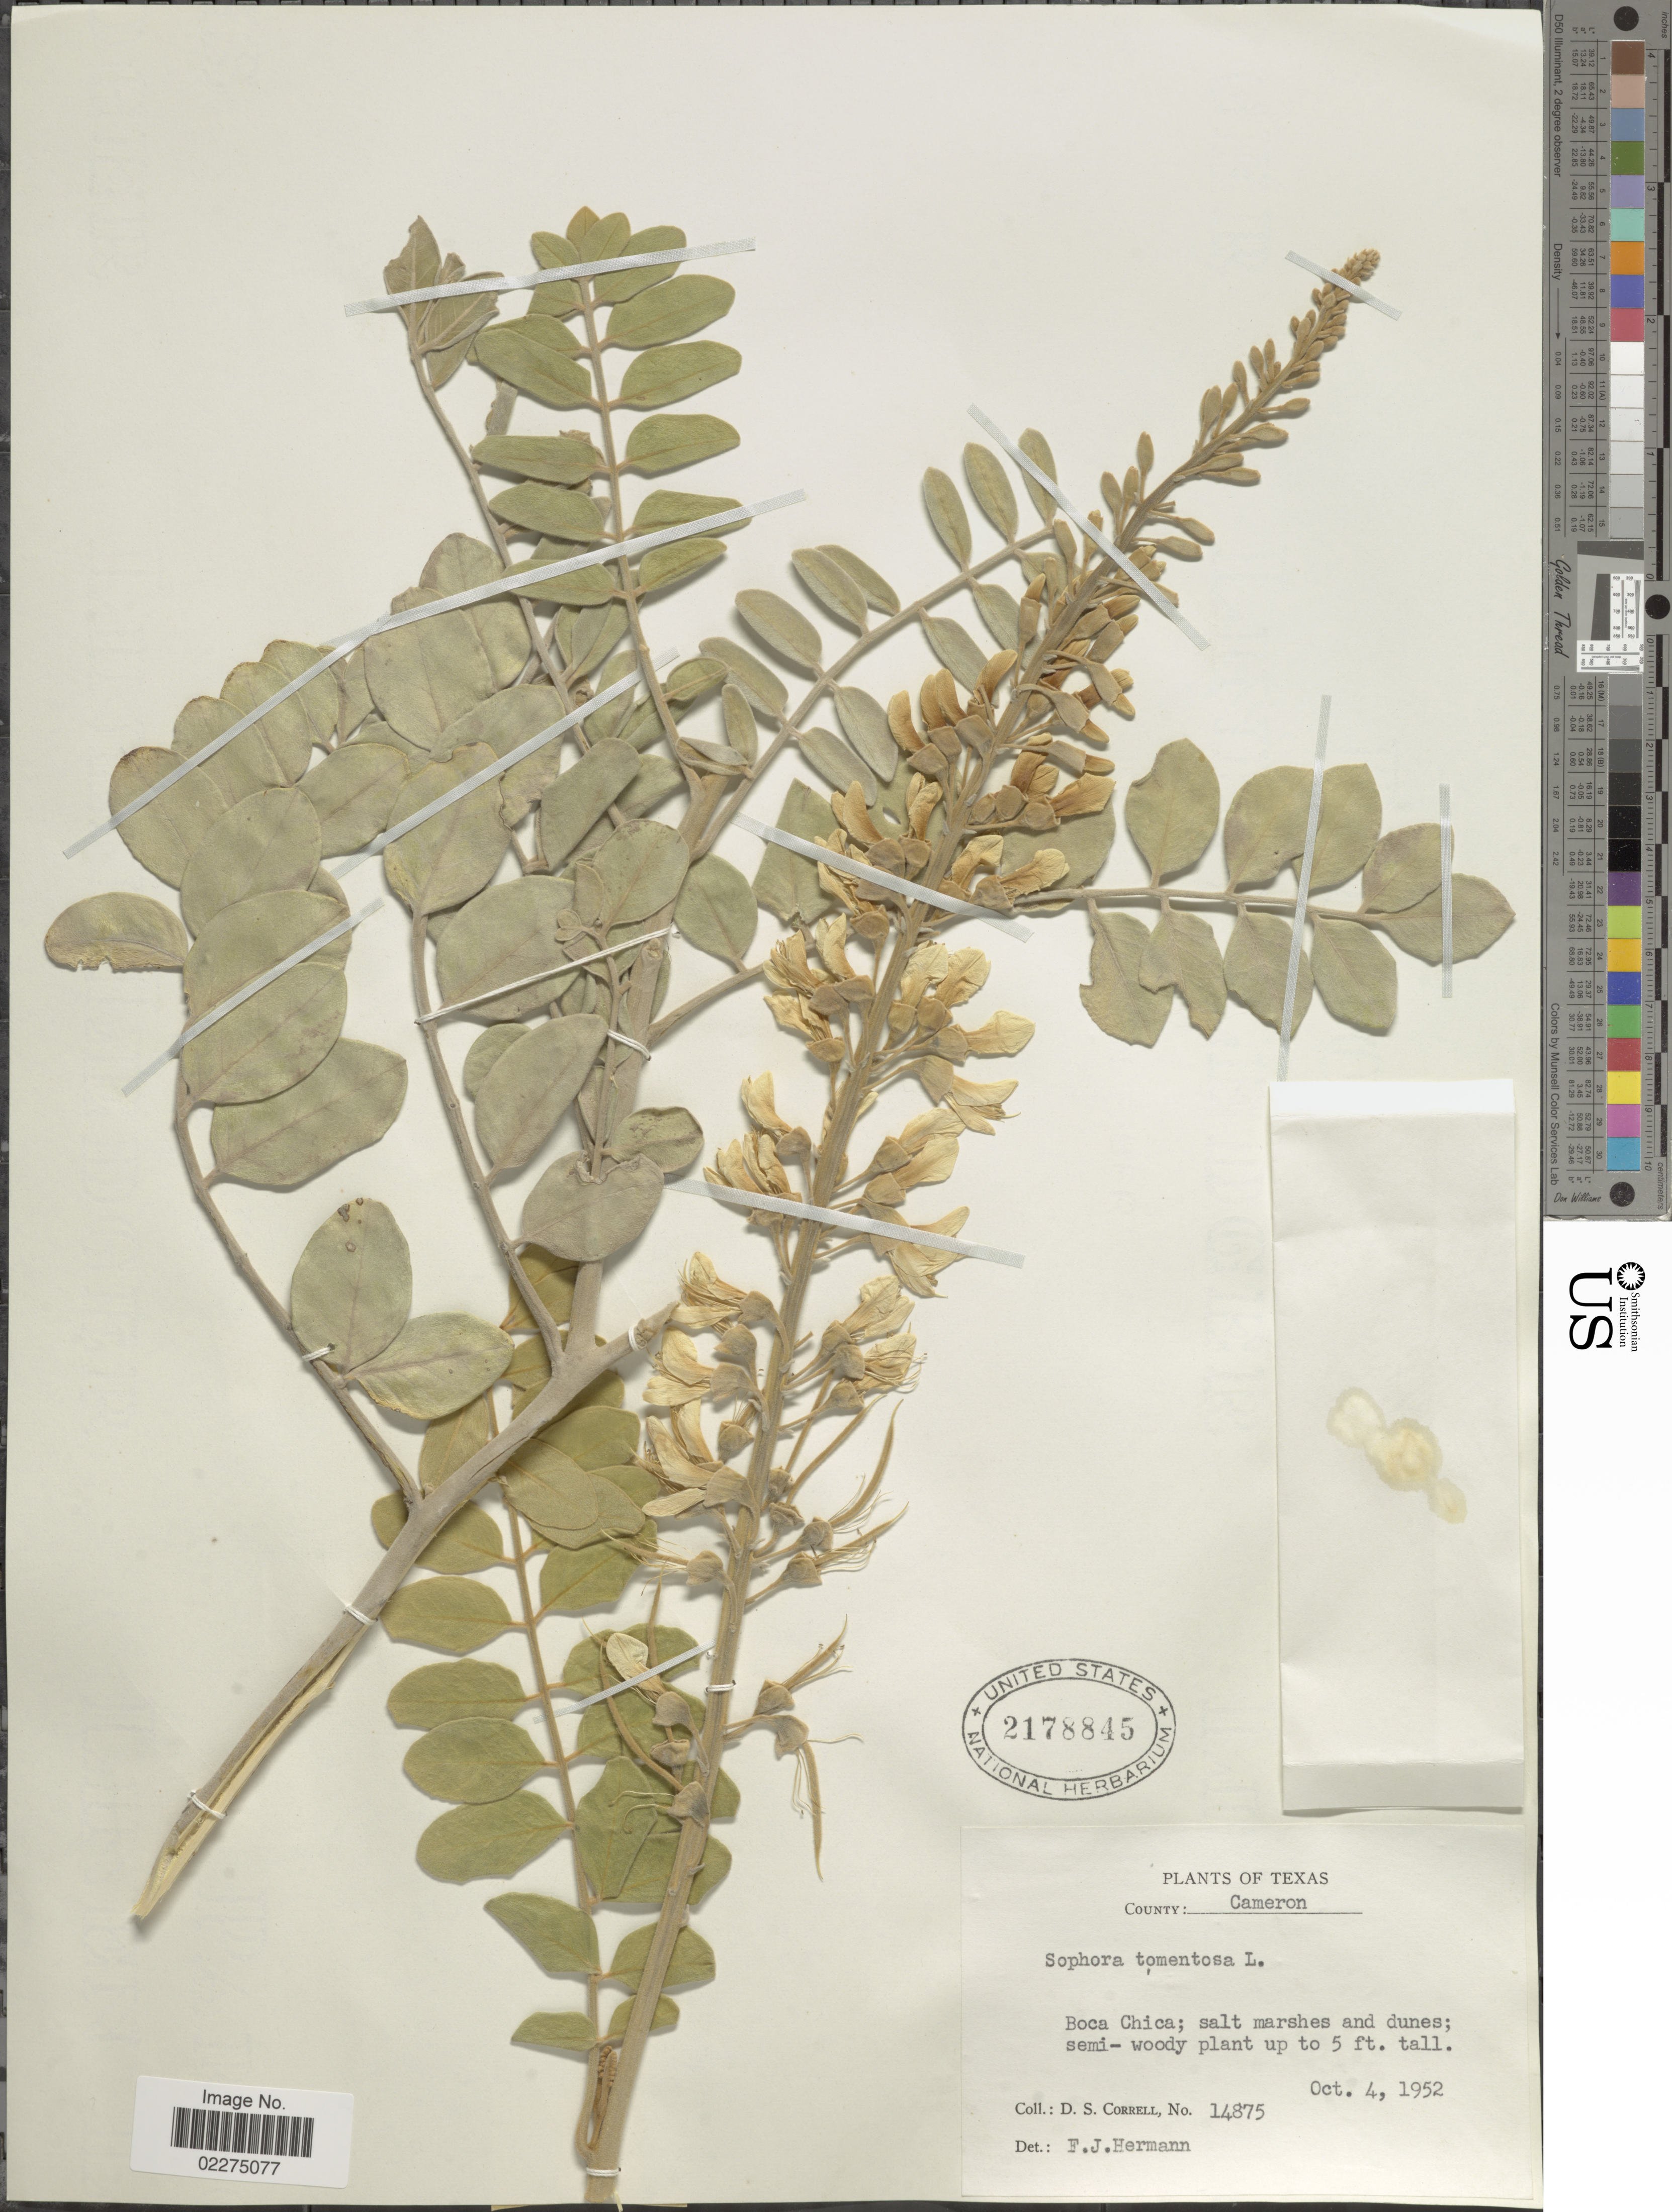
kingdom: Plantae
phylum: Tracheophyta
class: Magnoliopsida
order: Fabales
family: Fabaceae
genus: Sophora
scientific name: Sophora tomentosa var. occidentalis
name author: L.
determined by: Strong, Mark T., (BOT), Smithsonian Institution - National Museum of Natural History (UNITED STATES)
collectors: D. S. Correll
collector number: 14875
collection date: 1952-10-04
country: United States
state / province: Texas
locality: County: Cameron. Boca Chica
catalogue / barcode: US 2178845